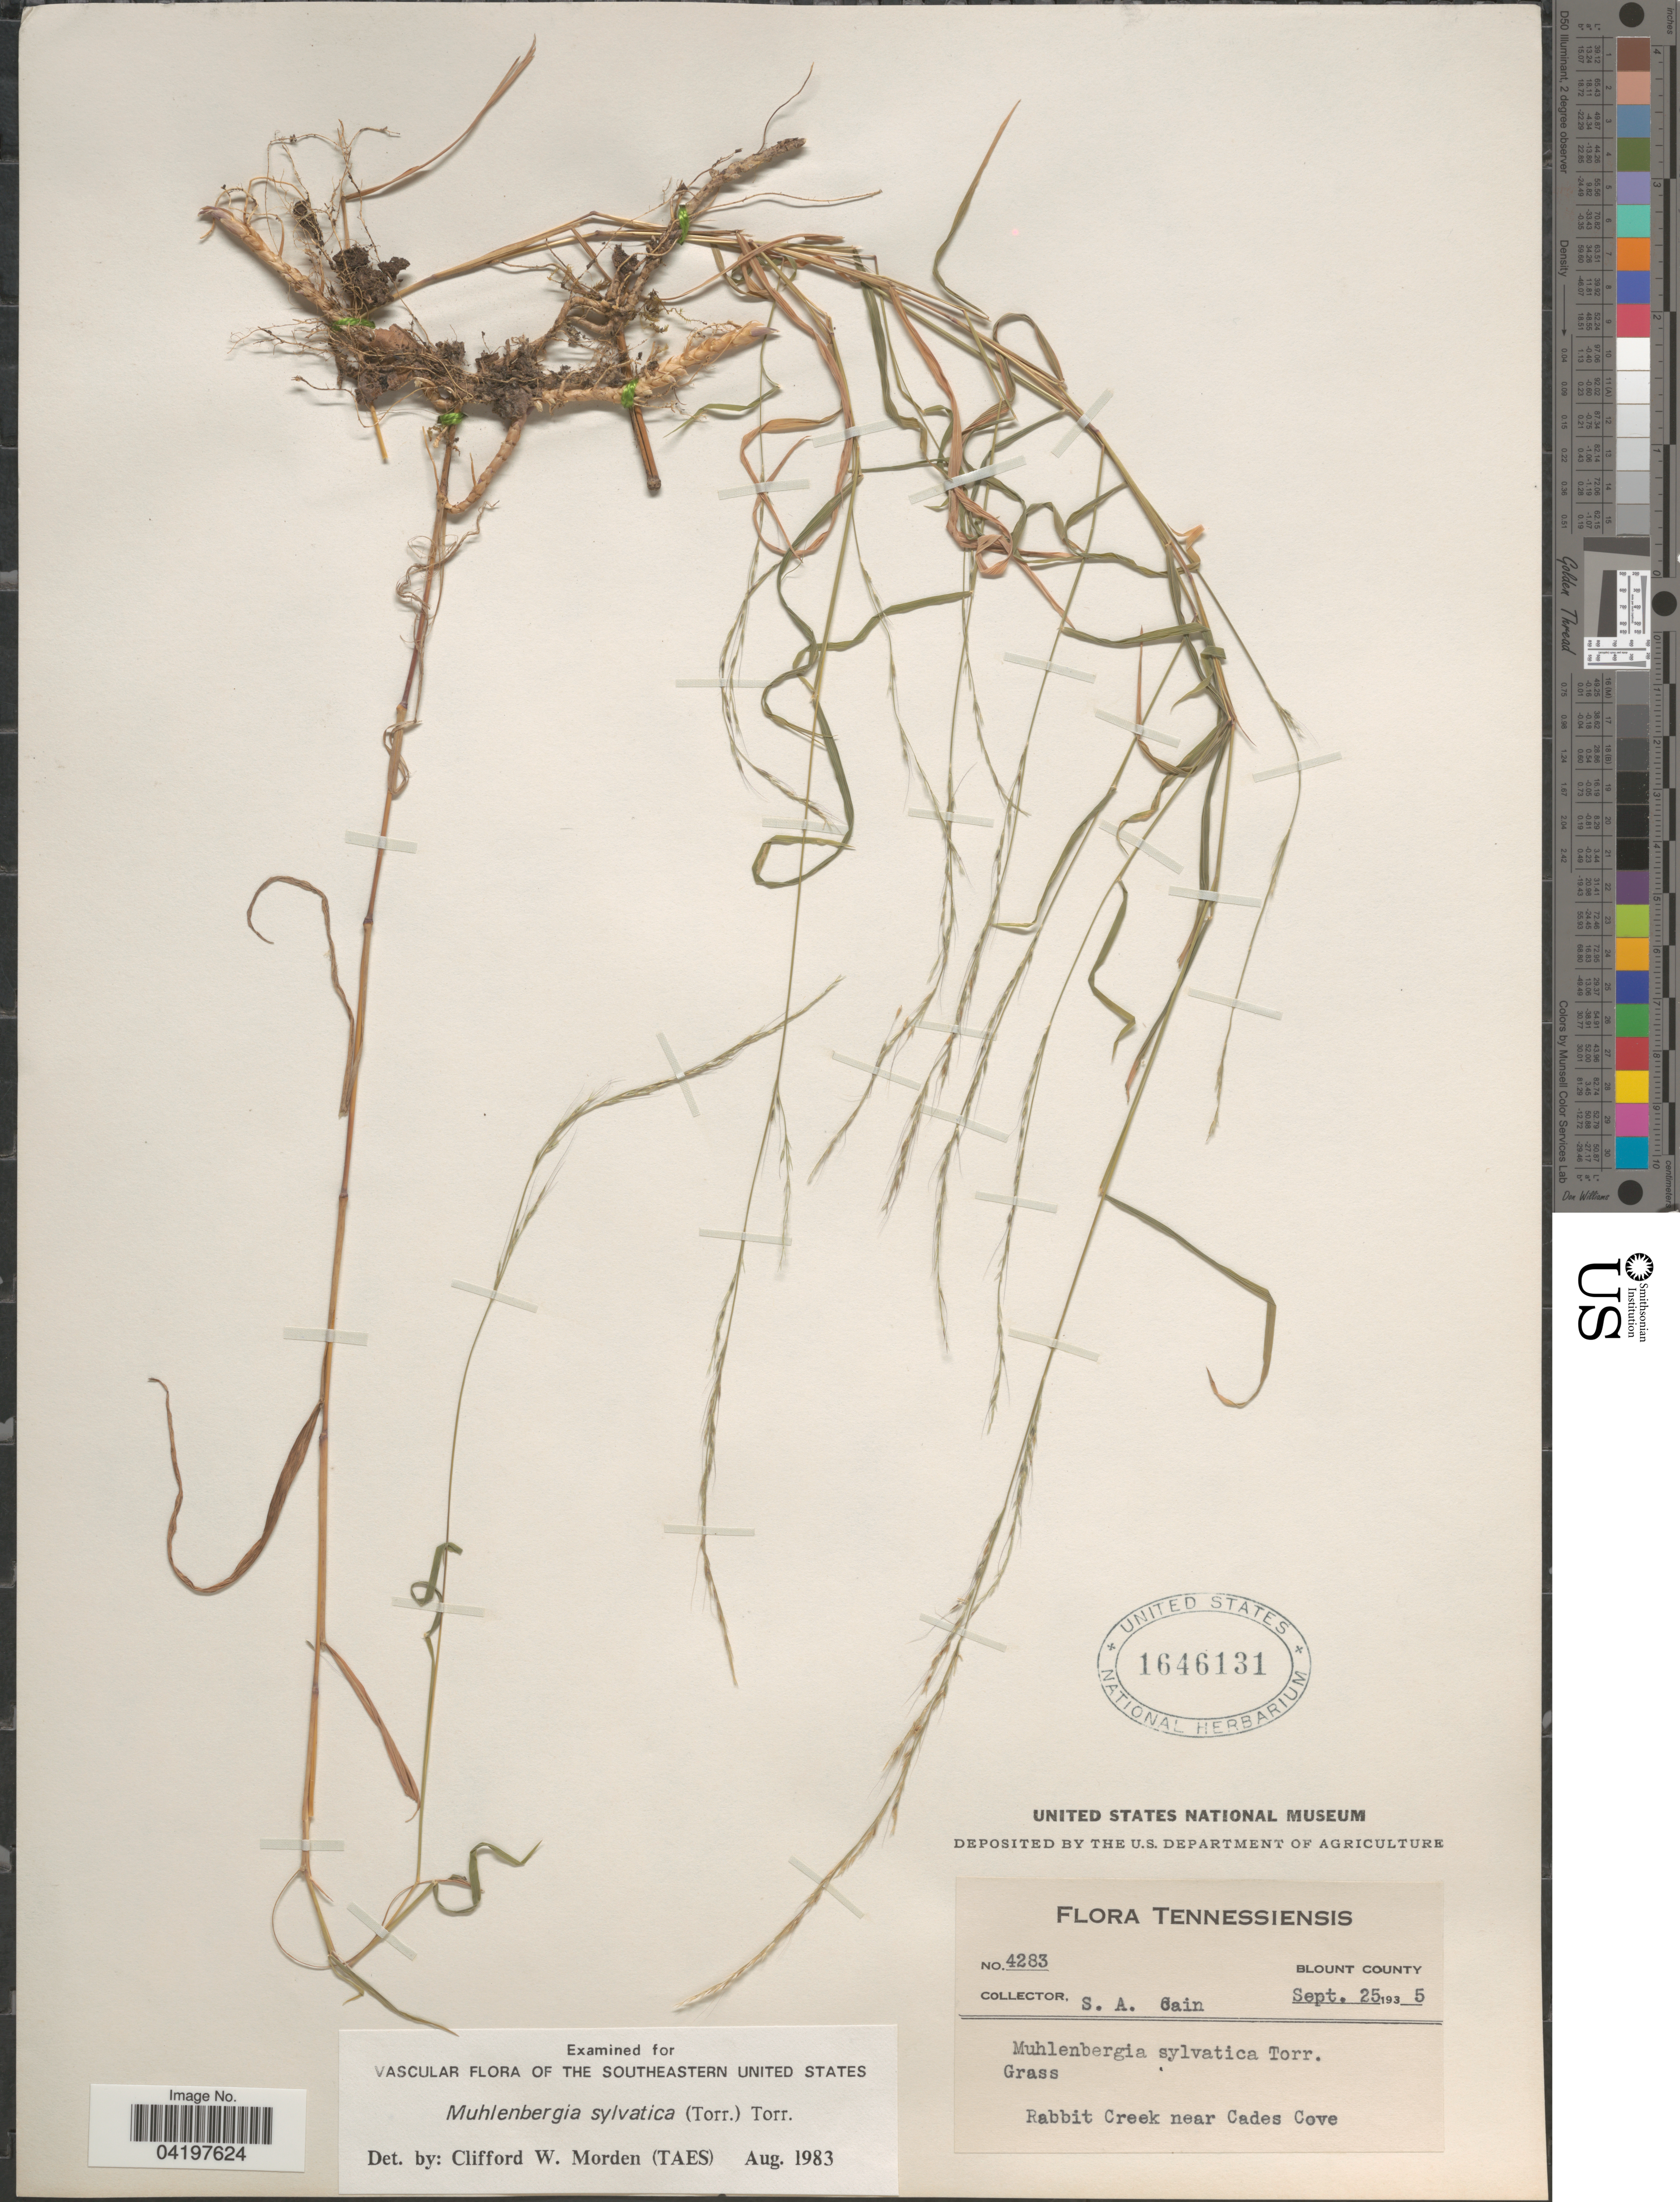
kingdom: Plantae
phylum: Tracheophyta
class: Liliopsida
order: Poales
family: Poaceae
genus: Muhlenbergia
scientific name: Muhlenbergia sylvatica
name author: (Torr.) Torr. ex A. Gray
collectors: S. Cain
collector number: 4283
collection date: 1935-09-25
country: United States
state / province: Tennessee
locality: Blount County. Rabbit Creek near Cades Cove.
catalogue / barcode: US 1646131